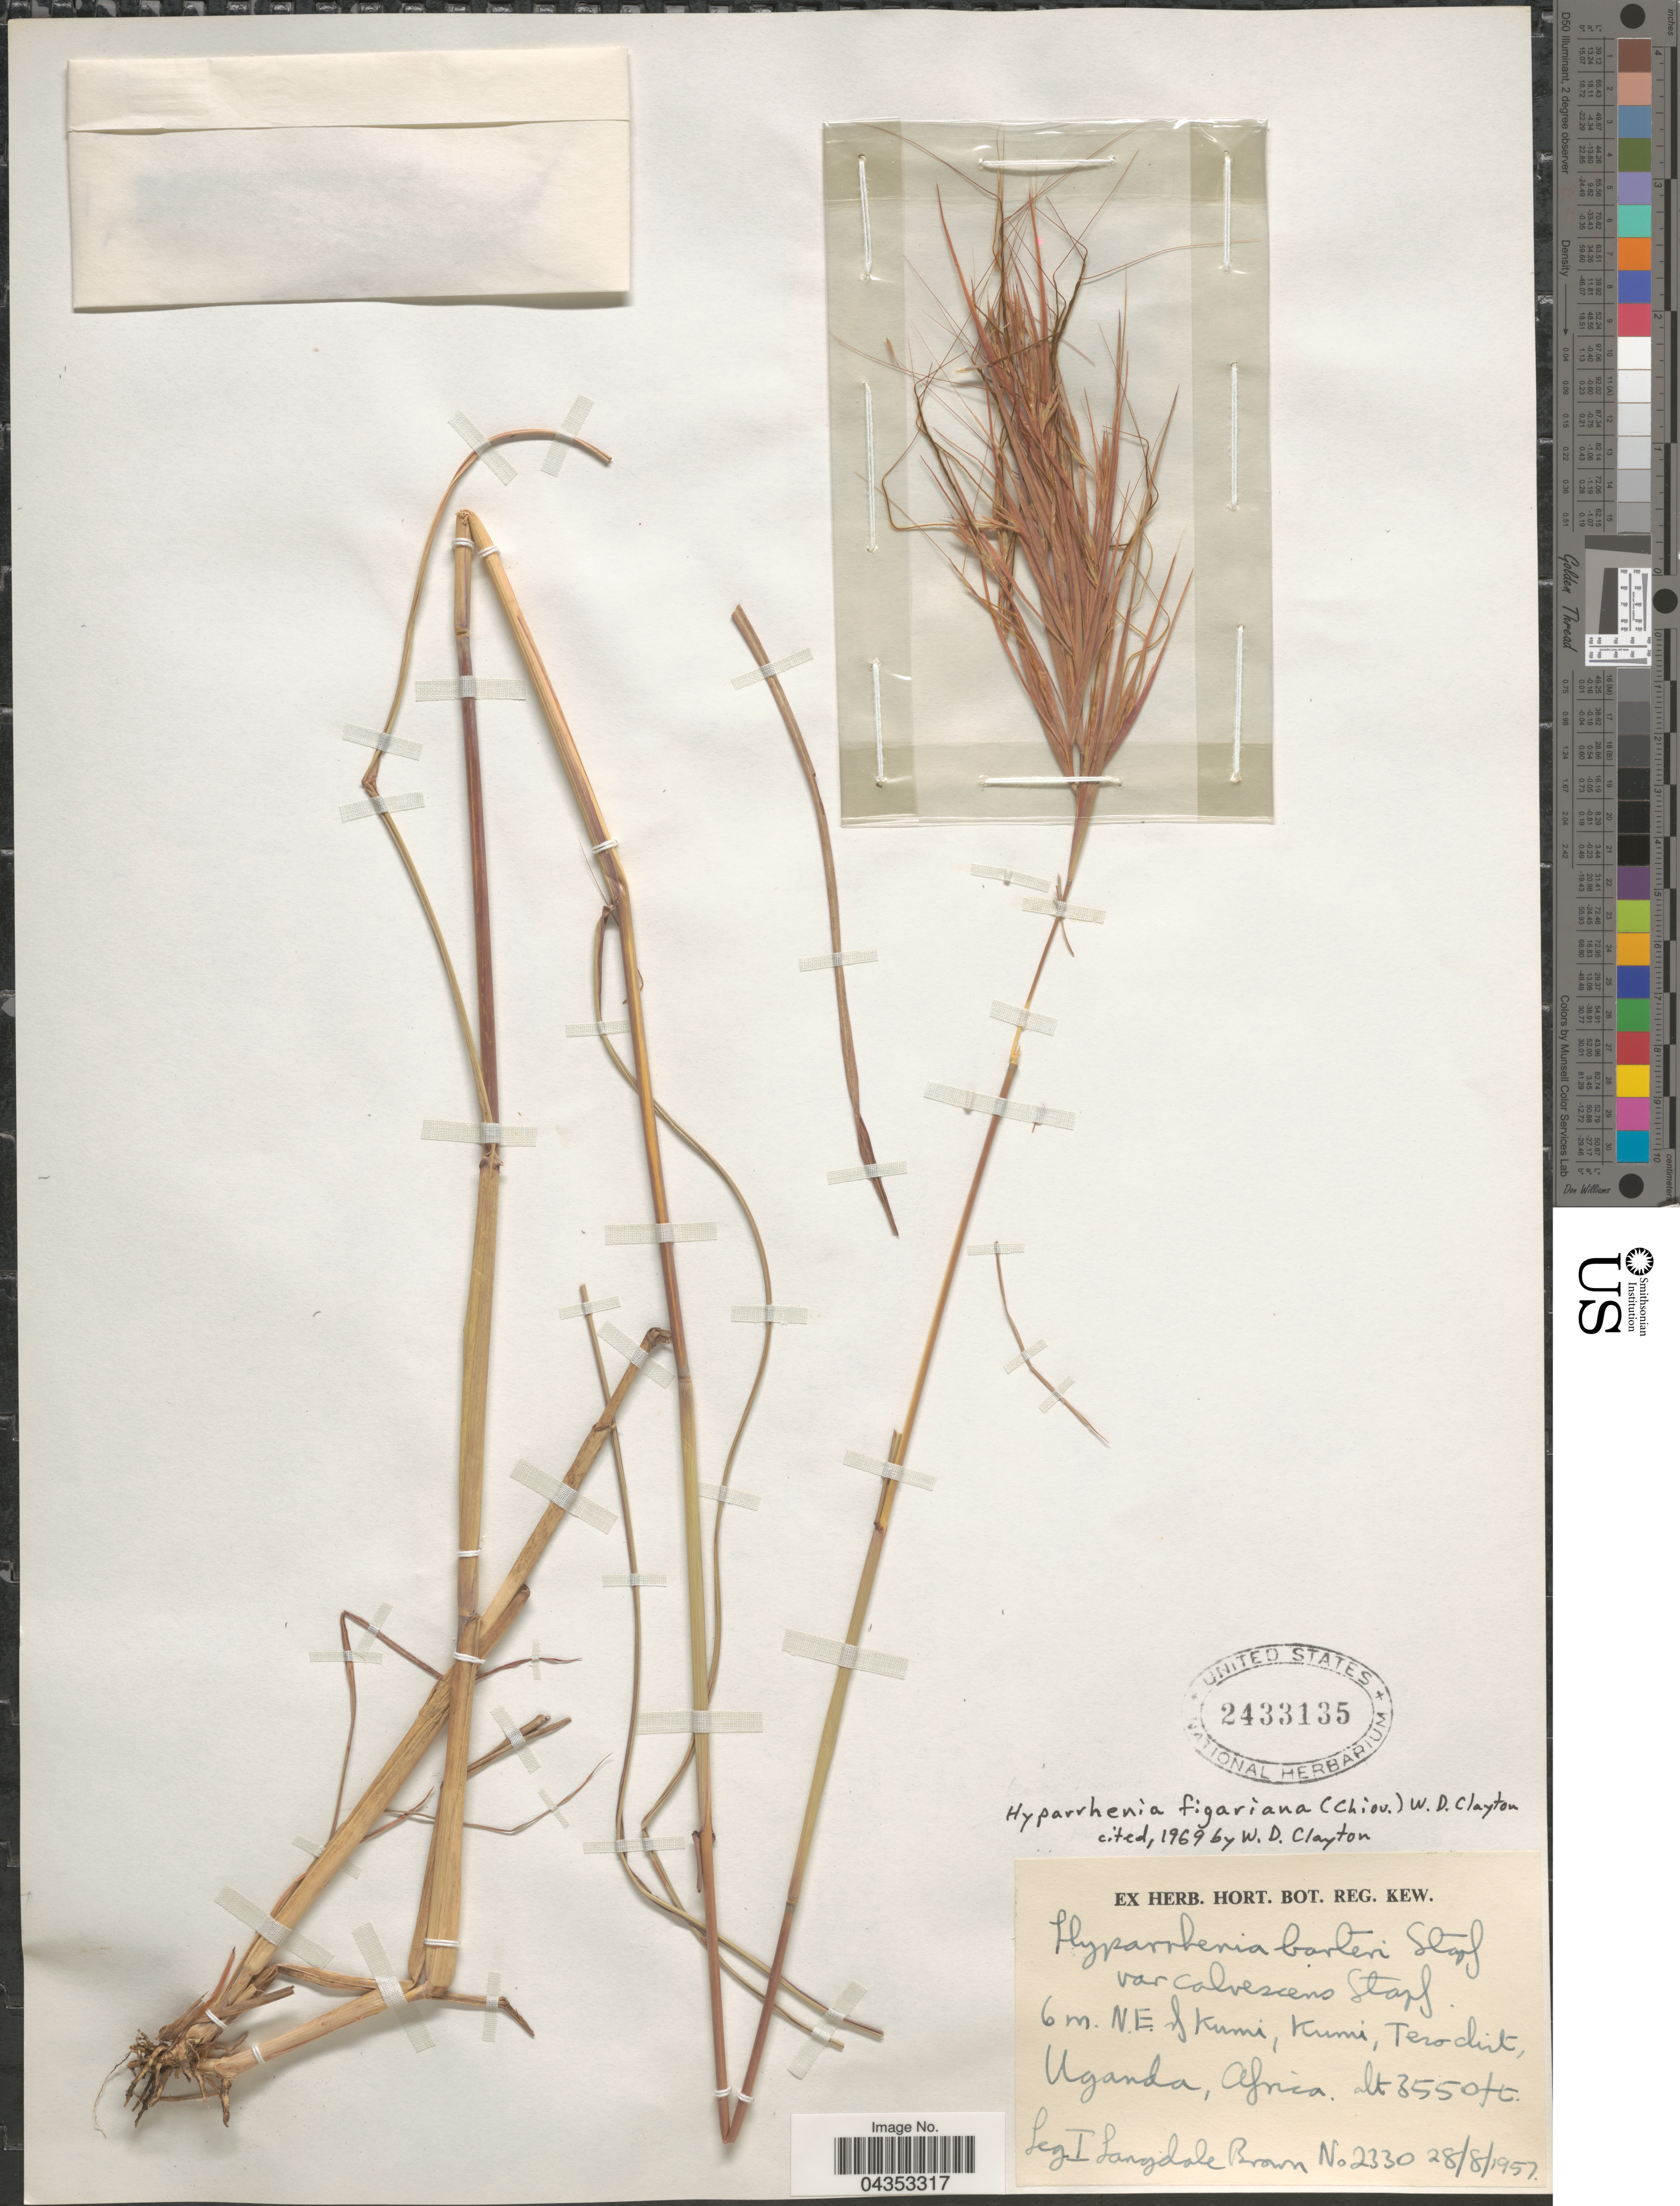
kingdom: Plantae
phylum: Tracheophyta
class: Liliopsida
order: Poales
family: Poaceae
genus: Hyparrhenia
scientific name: Hyparrhenia figariana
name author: (Chiov.) Clayton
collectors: I. Langdale-Brown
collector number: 2330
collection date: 1957-08-28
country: Uganda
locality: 6 m. N.E. of Kumi, Kumi, Terochit.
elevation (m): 1082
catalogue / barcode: US 2433135